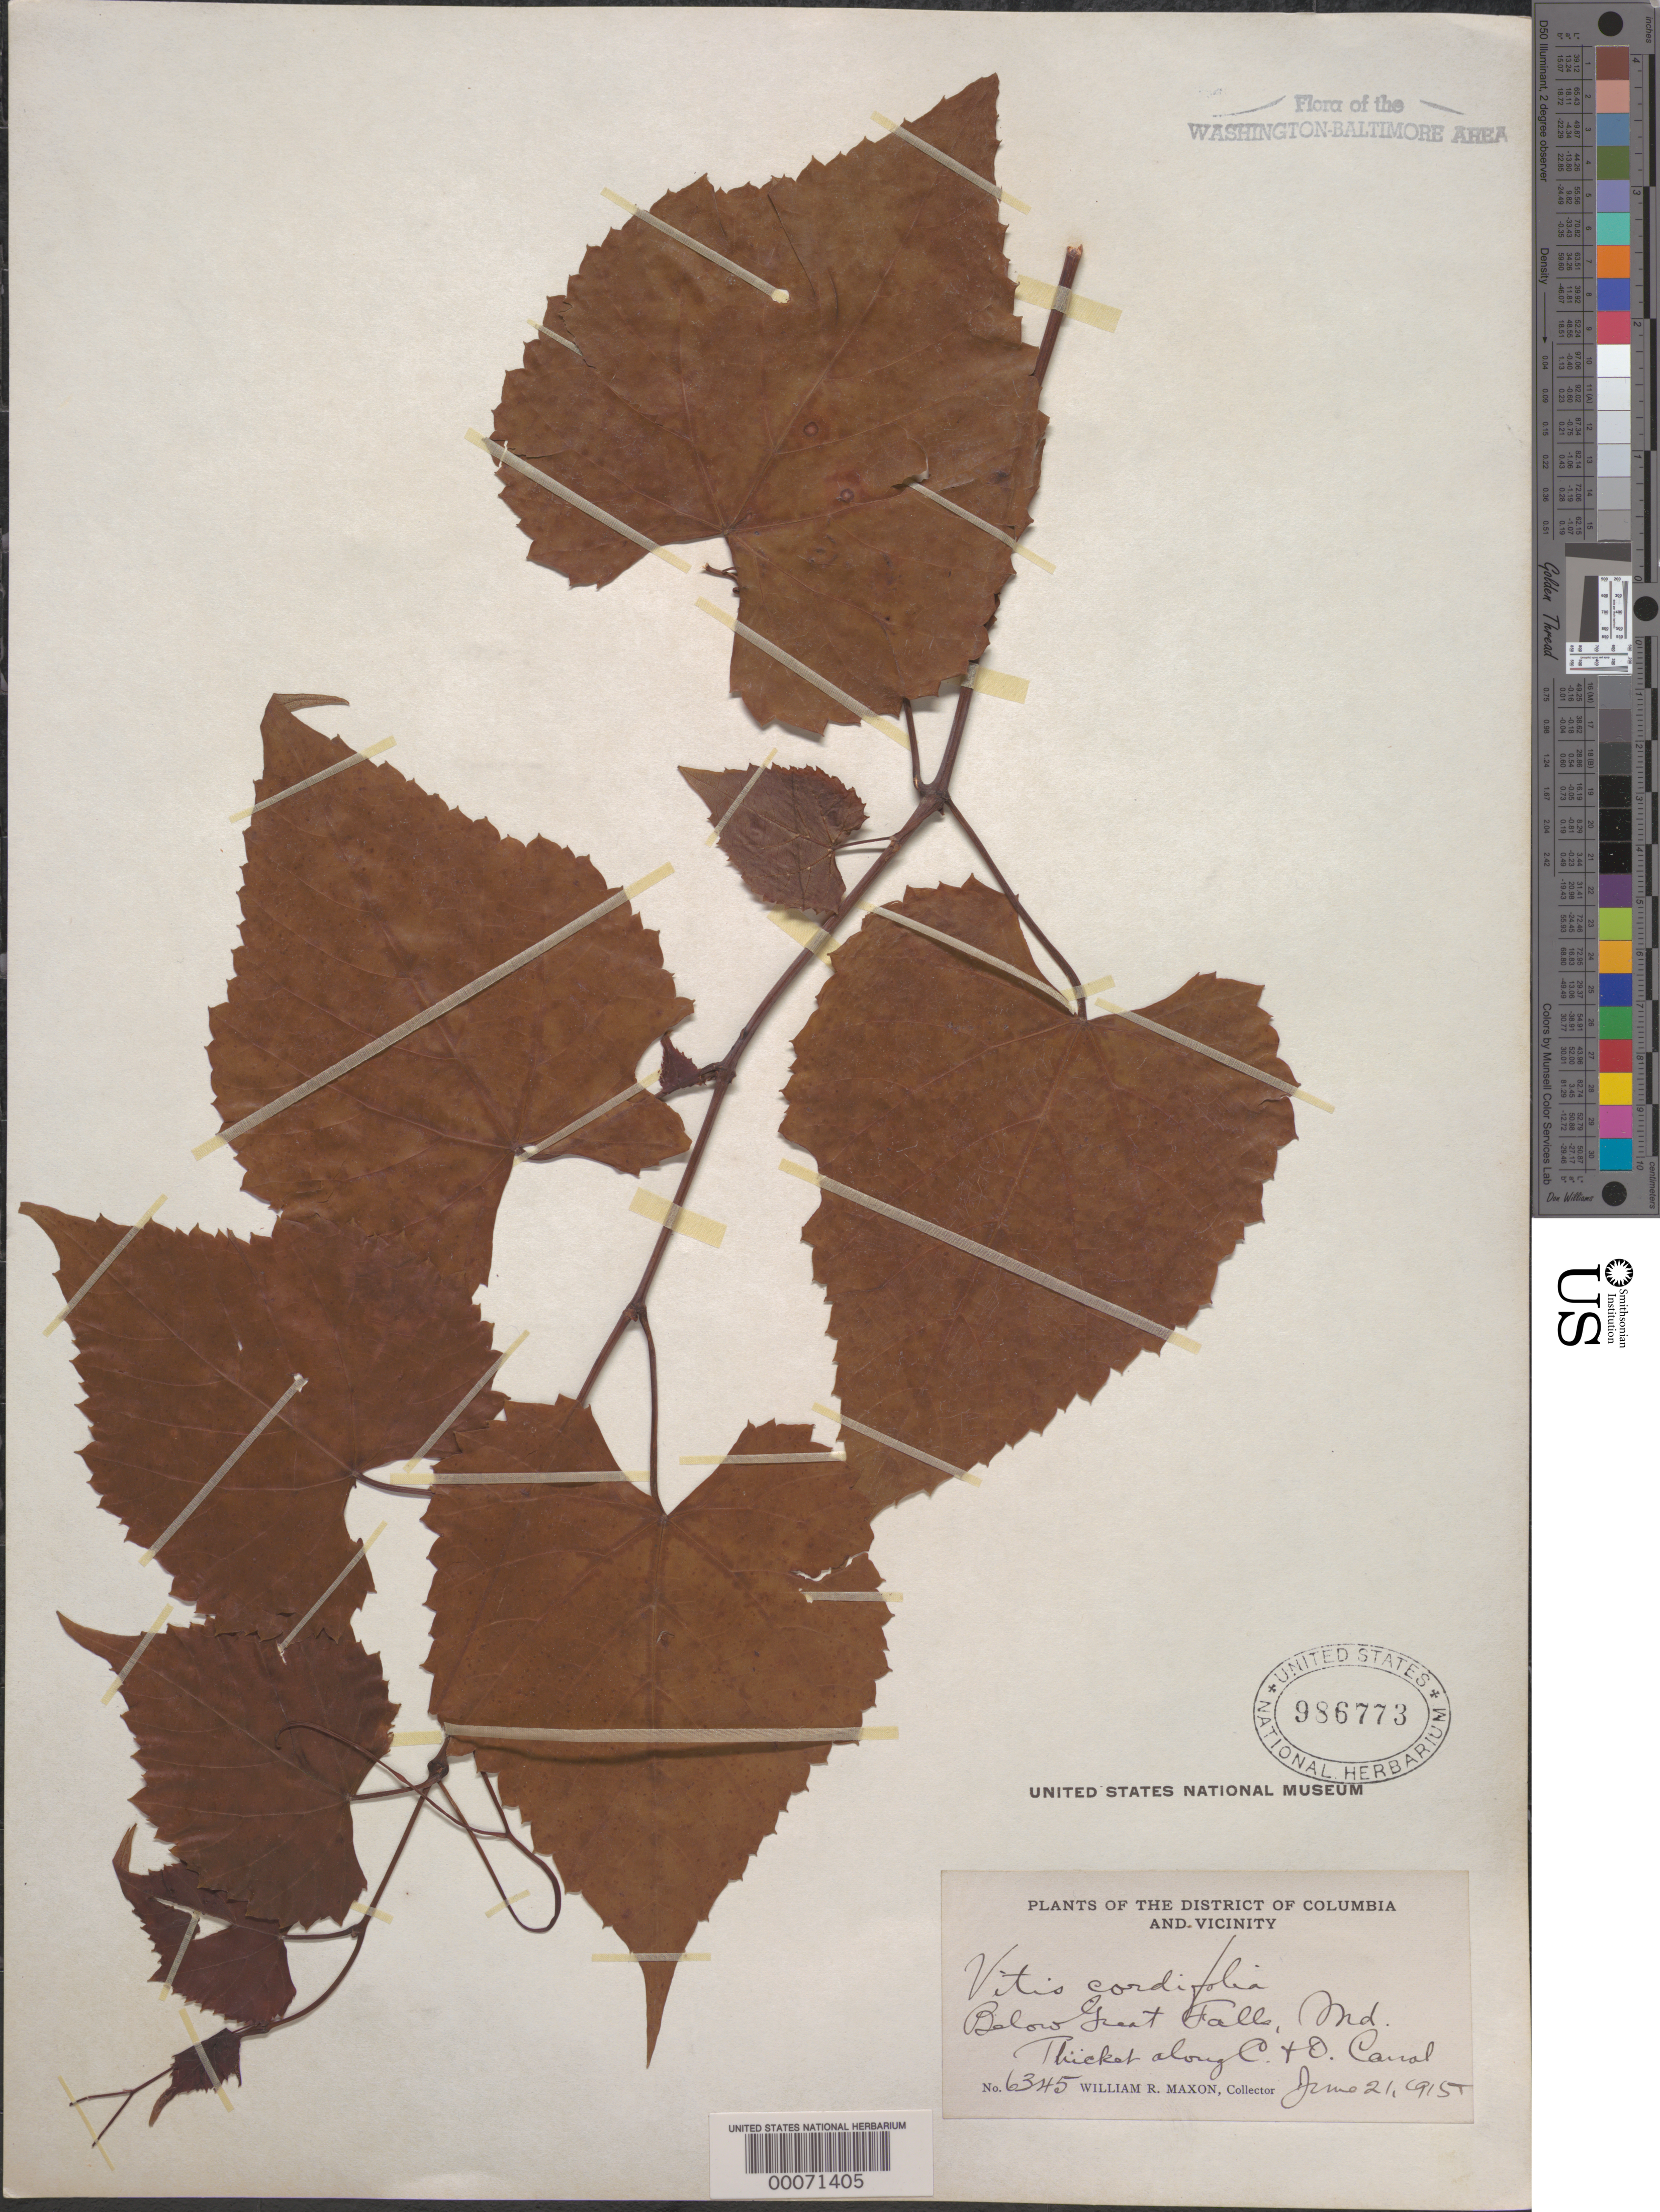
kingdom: Plantae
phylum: Tracheophyta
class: Magnoliopsida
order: Vitales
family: Vitaceae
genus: Vitis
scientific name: Vitis vulpina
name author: L.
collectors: W. R. Maxon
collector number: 6345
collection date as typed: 21 Jun 1915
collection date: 1915-06-21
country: United States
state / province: Maryland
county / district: Montgomery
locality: Below Great Falls, C. & O. Canal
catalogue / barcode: US 986773